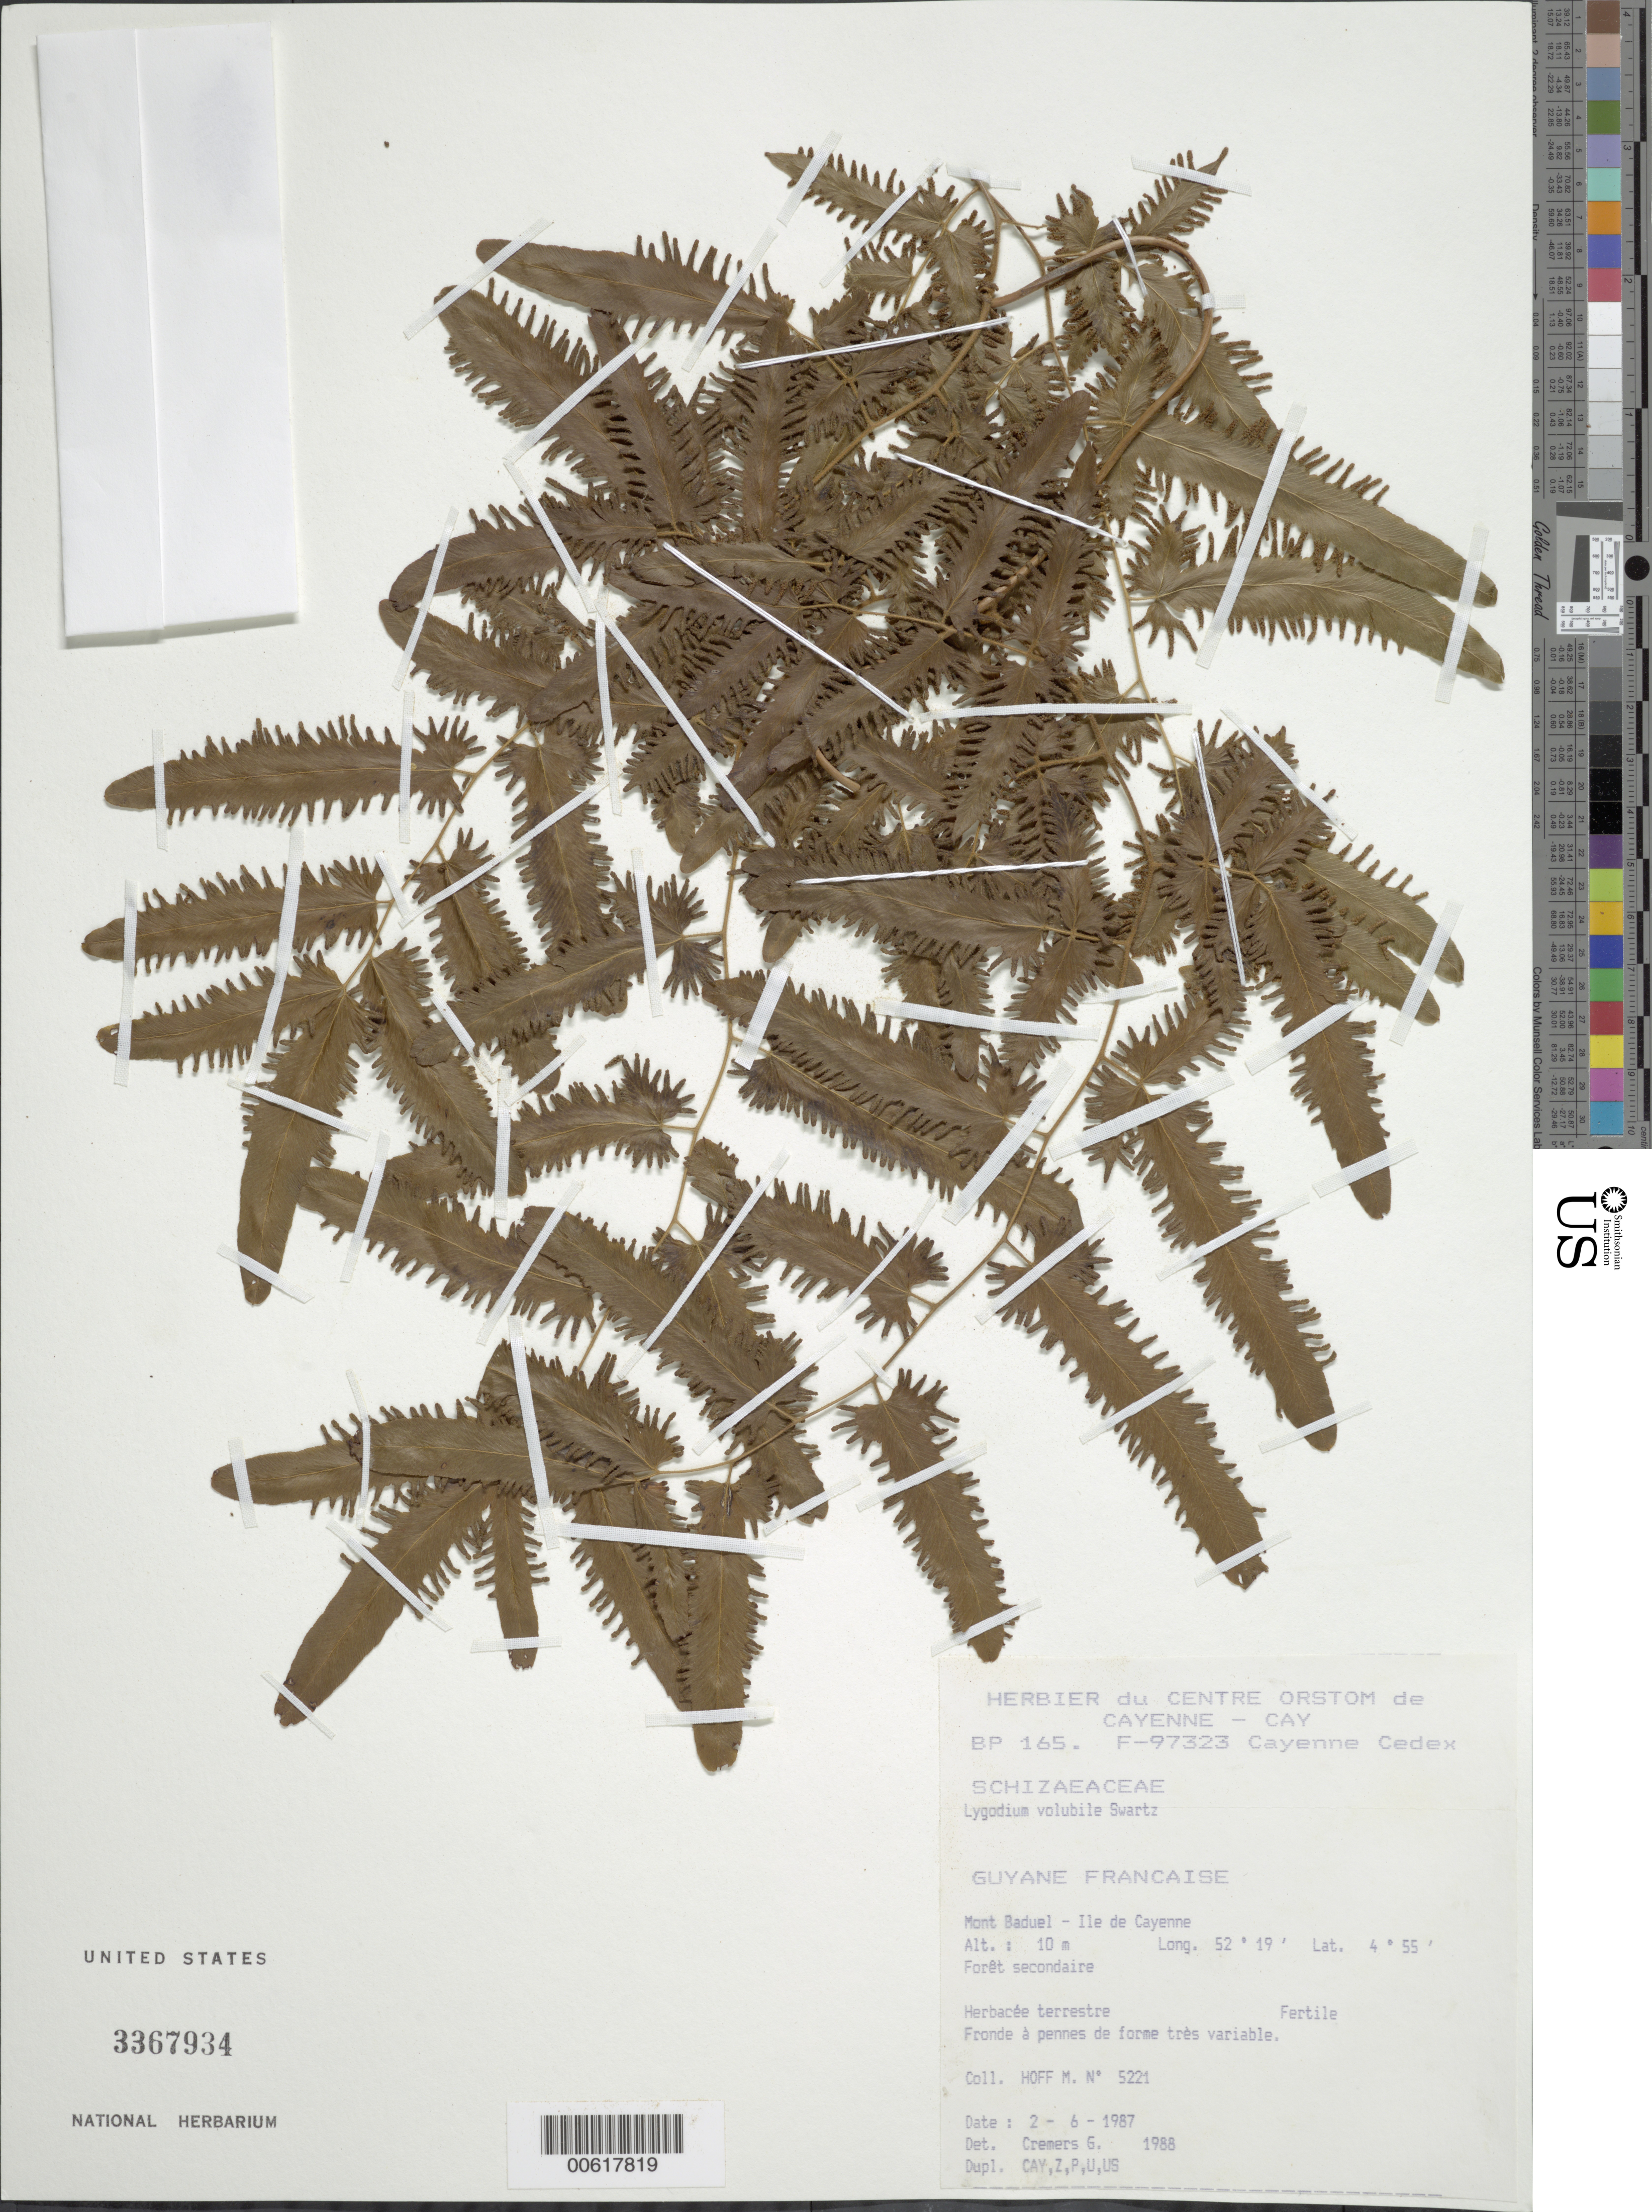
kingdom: Plantae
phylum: Tracheophyta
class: Polypodiopsida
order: Schizaeales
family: Lygodiaceae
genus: Lygodium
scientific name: Lygodium volubile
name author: Sw.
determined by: Cremers, Georges A.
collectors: M. Hoff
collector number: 5221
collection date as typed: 2-Jun-87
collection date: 1987-06-02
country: French Guiana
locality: Mont Baduel, Ile de Cayenne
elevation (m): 10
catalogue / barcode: US 3367934